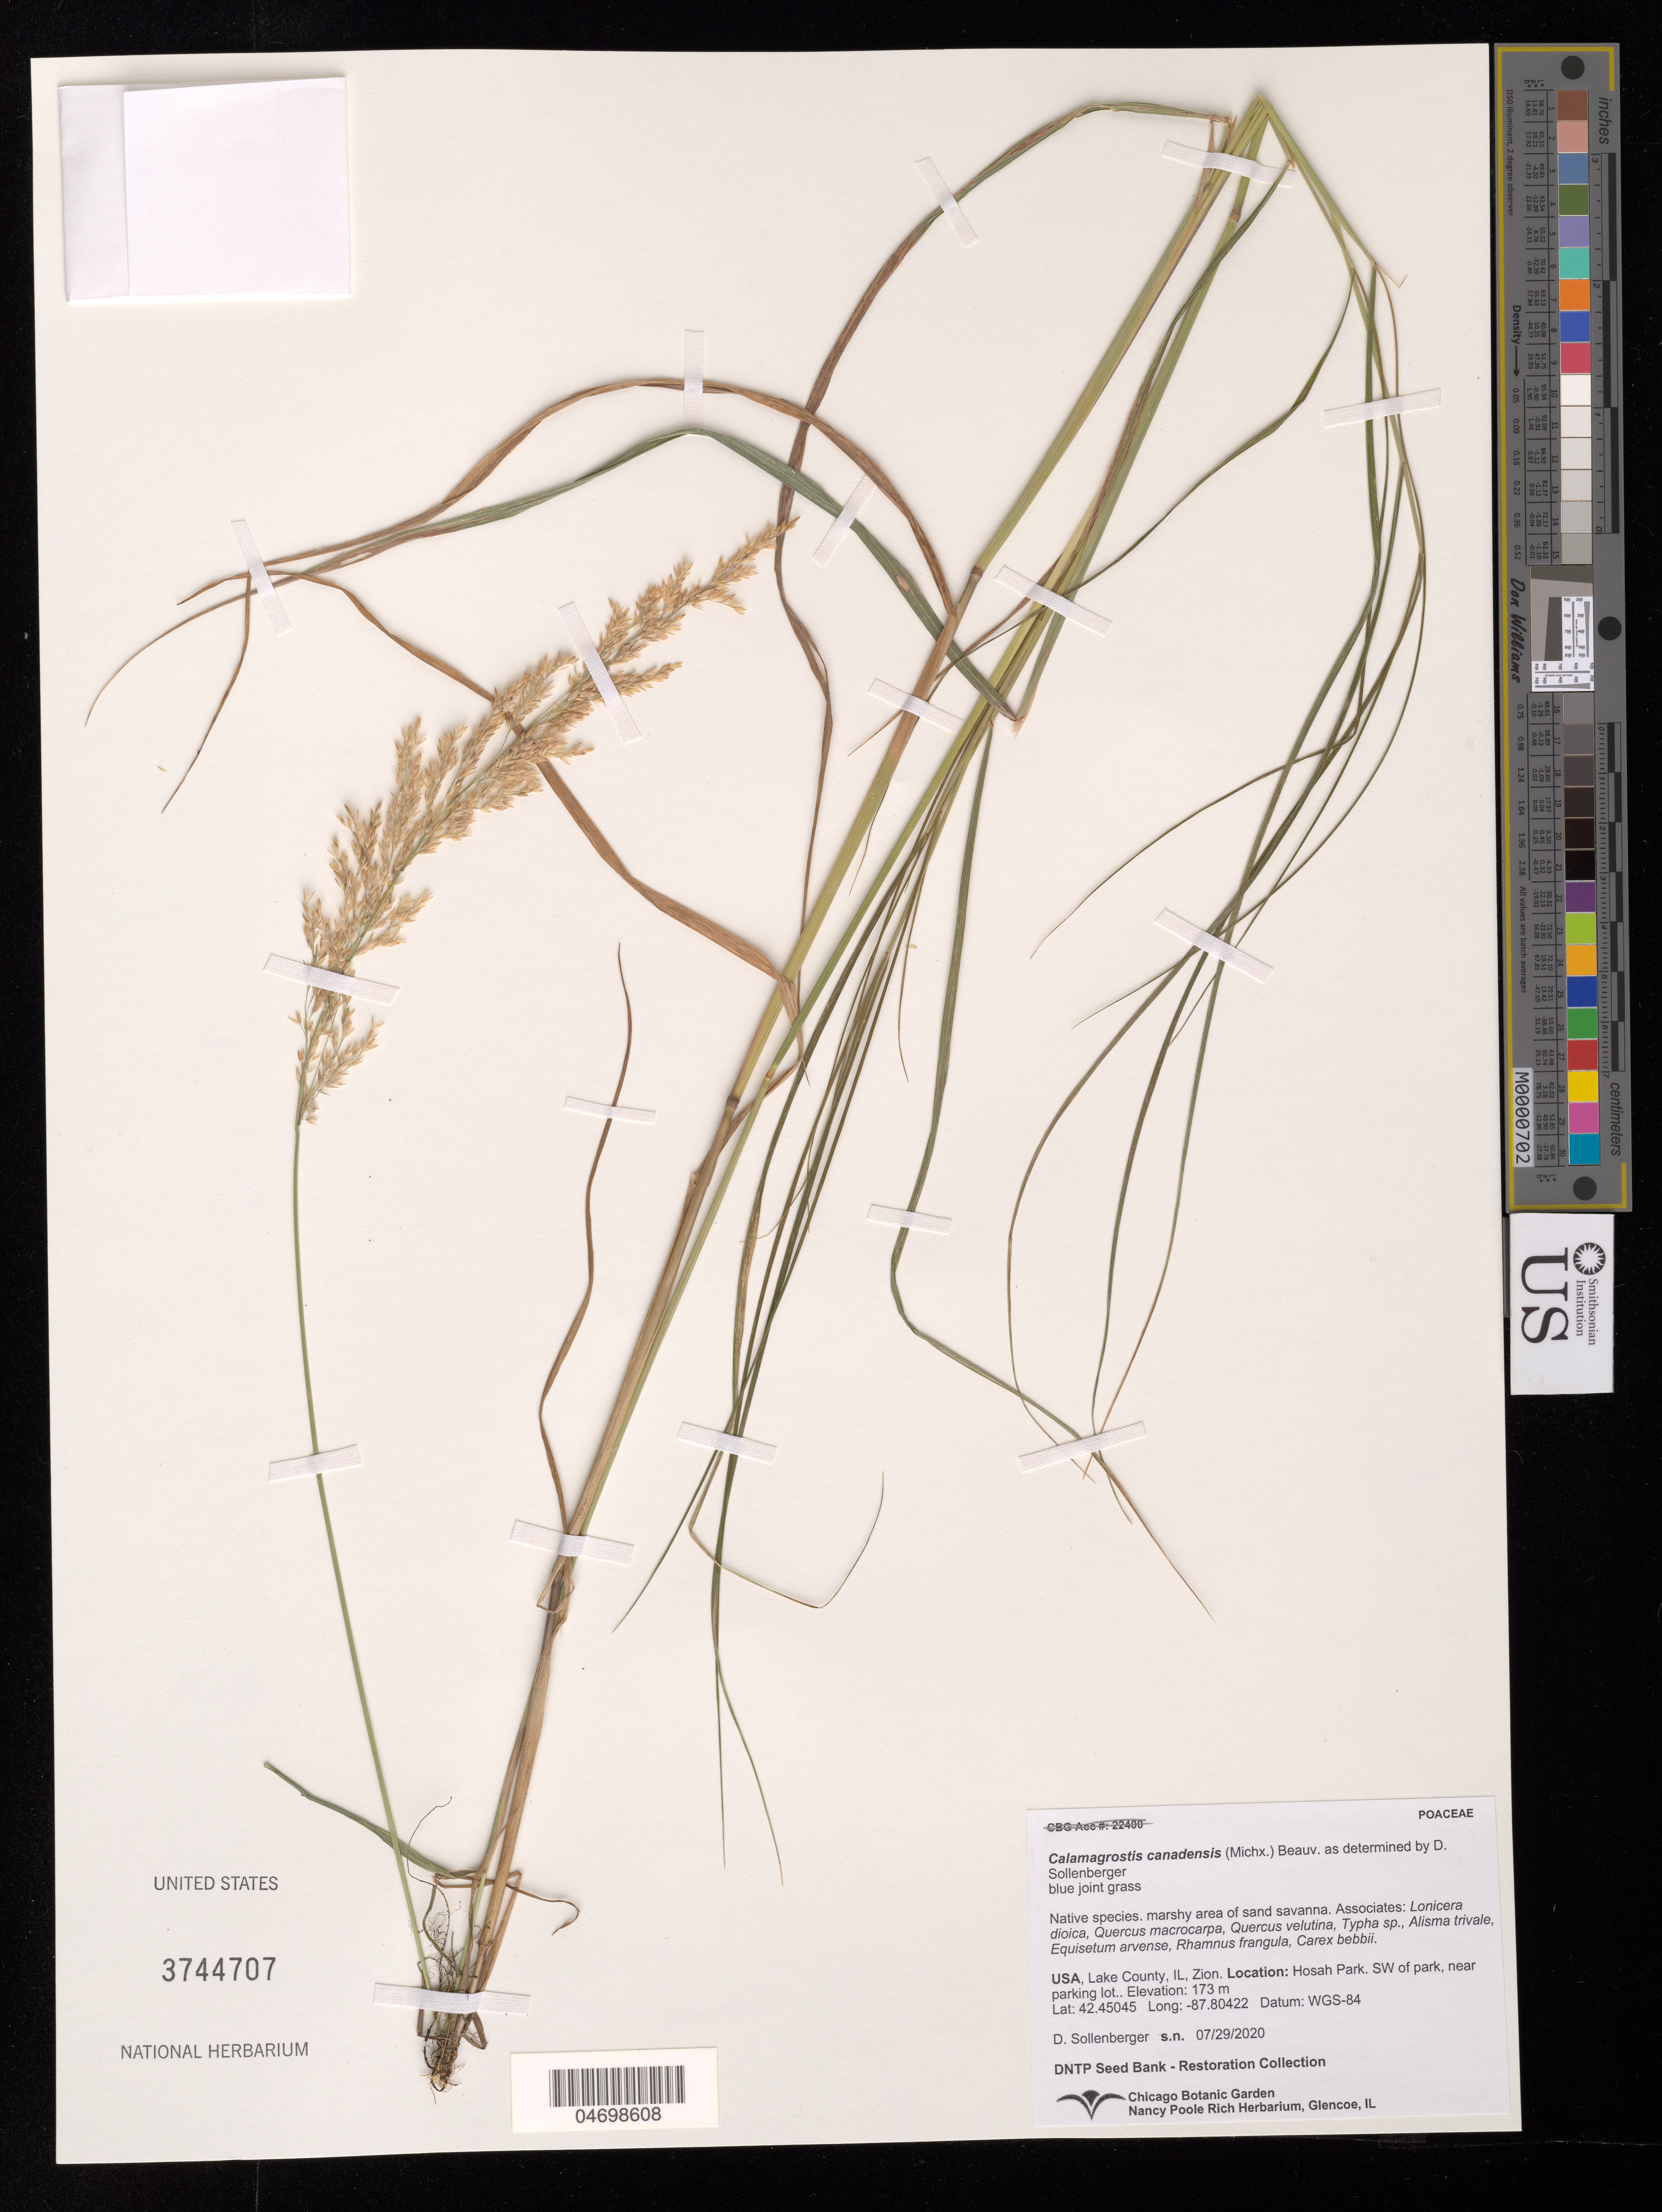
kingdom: Plantae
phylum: Tracheophyta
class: Liliopsida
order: Poales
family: Poaceae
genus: Calamagrostis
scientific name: Calamagrostis canadensis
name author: (Michx.) P. Beauv.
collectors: D. Sollenberger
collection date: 2020-07-29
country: United States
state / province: Illinois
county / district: Lake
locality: Zion. Hosah Park. SW of park, near parking lot.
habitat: Marshy area area of sand savanna. With Typha sp., Alisma trivale, Carex bebbii, etc.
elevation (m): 173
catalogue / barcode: US 3744707